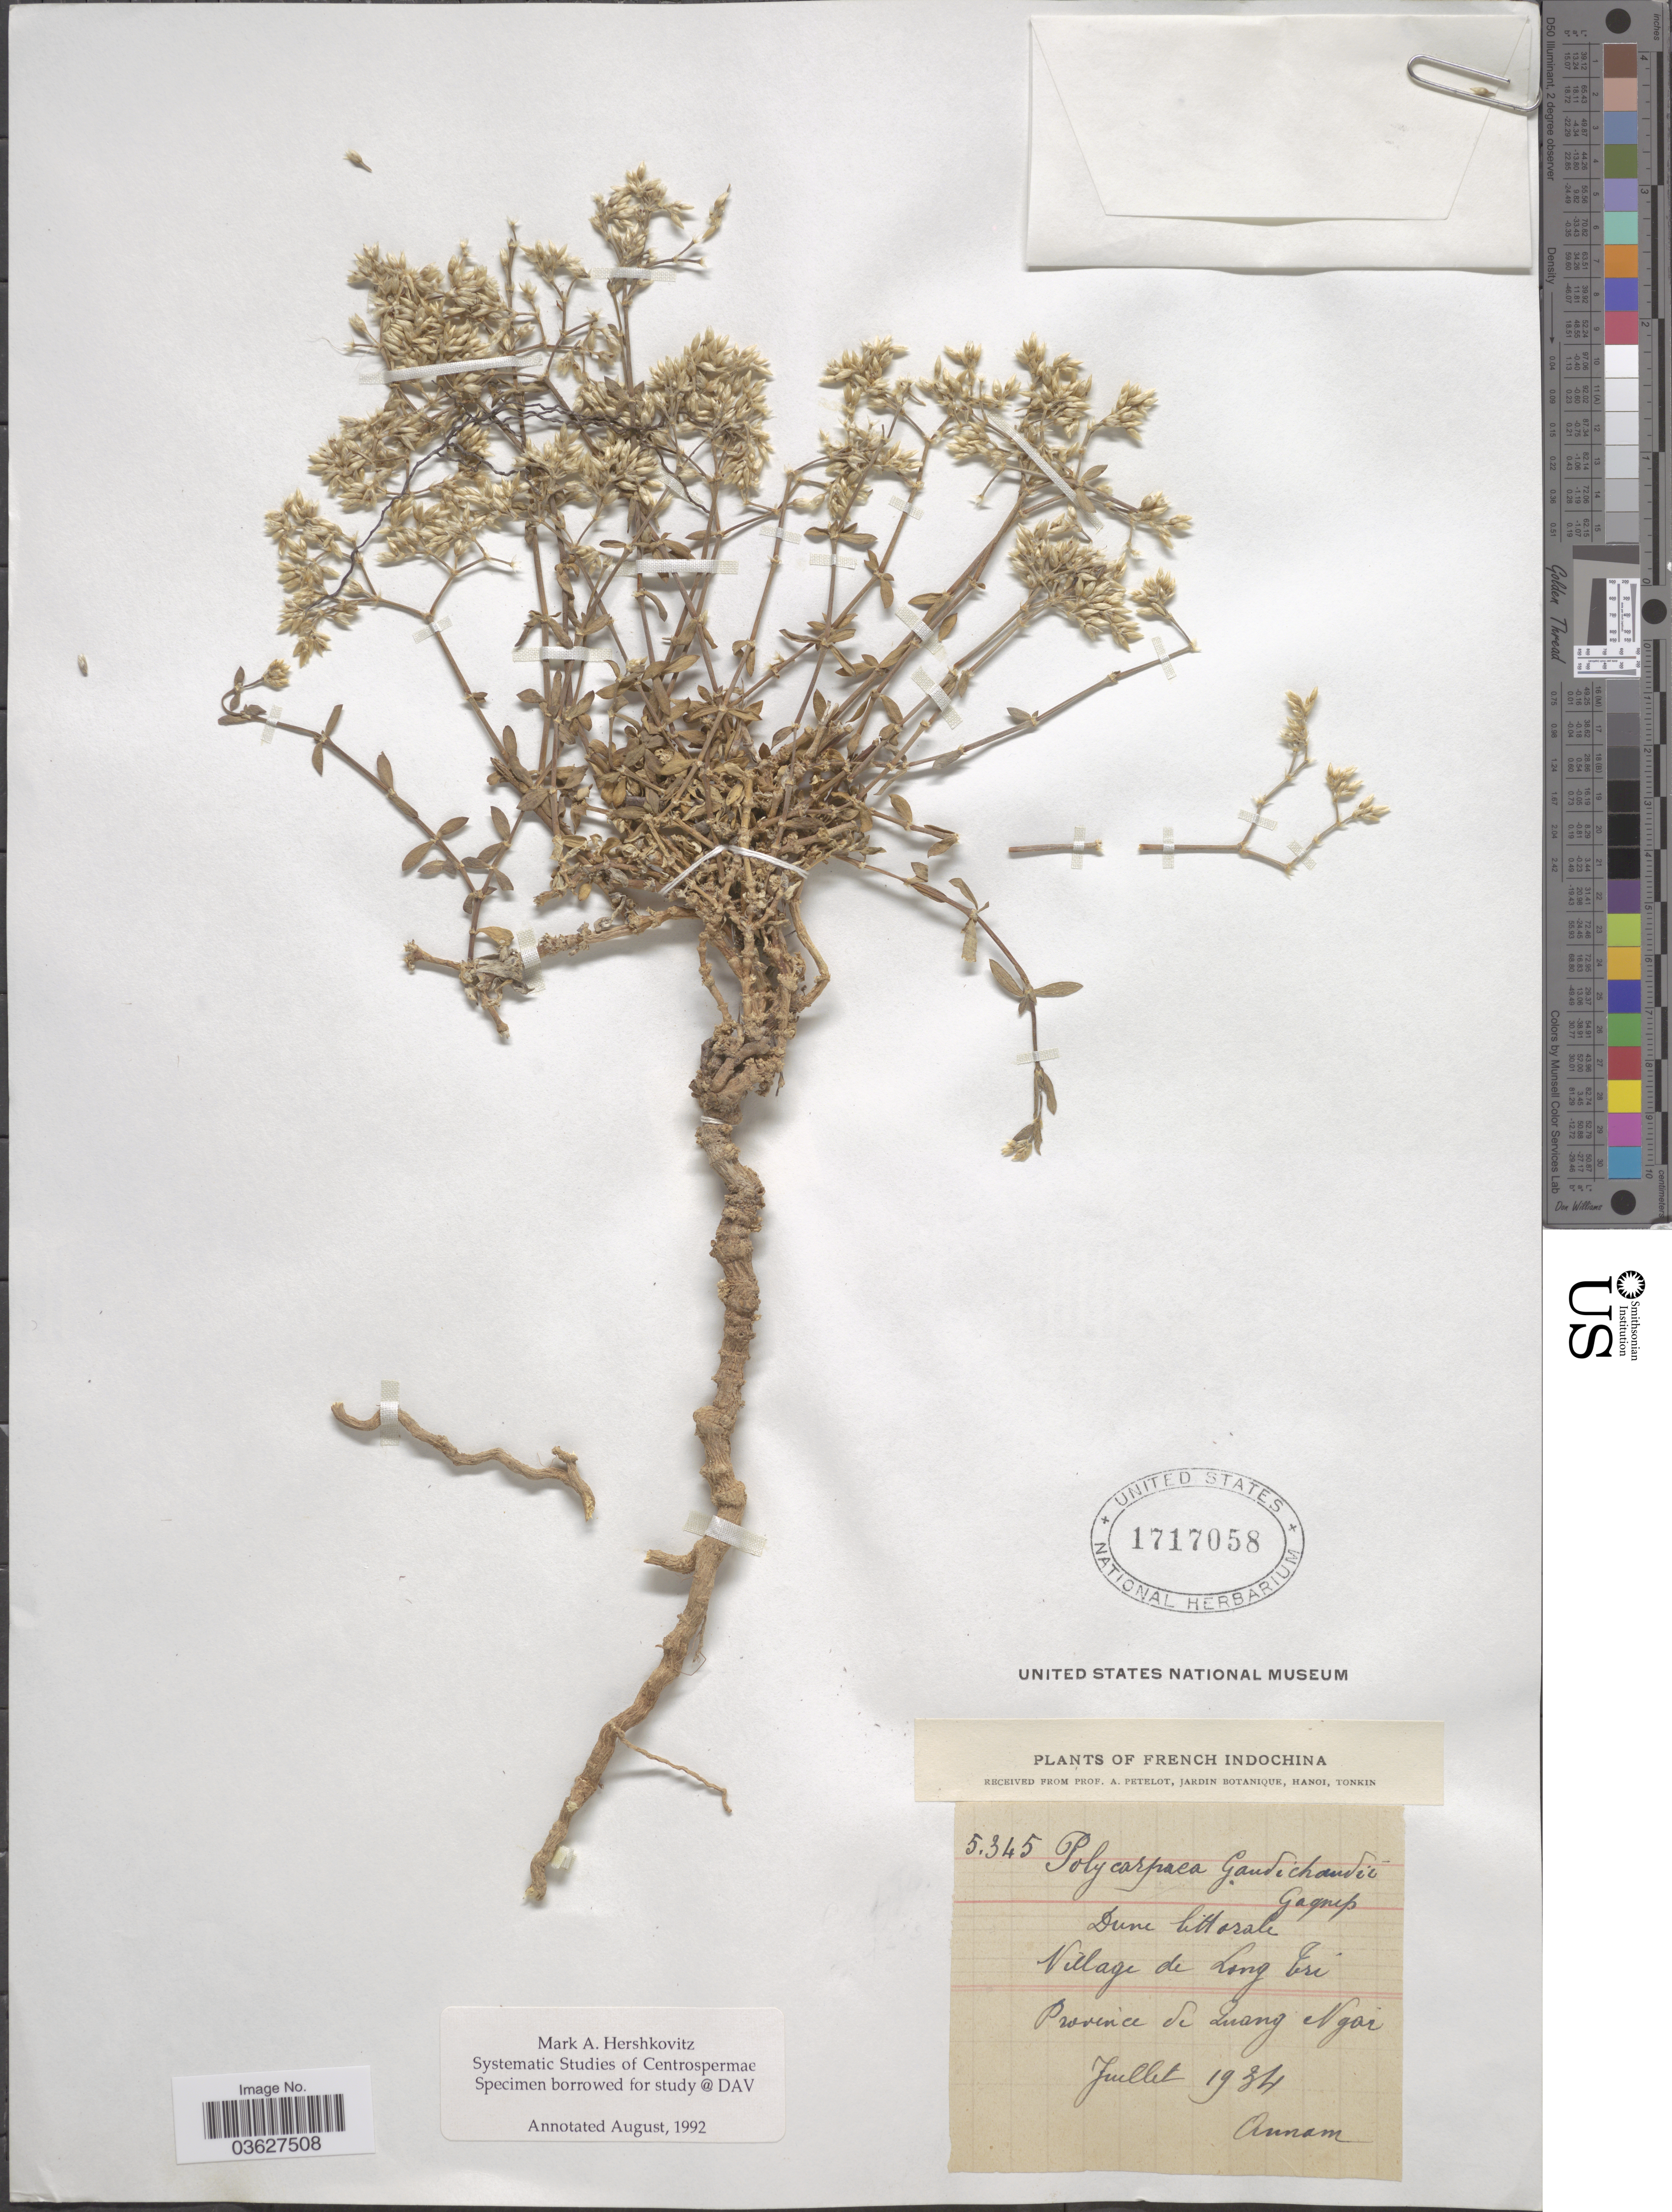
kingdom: Plantae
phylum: Tracheophyta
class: Magnoliopsida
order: Caryophyllales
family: Caryophyllaceae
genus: Polycarpaea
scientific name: Polycarpaea gaudichaudii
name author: Gagnep.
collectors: A. Petelot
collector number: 5345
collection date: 1934-07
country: Vietnam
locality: French Indochina. Village de Long Tri. Province de Zuang Ngai. Annam.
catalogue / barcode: US 1717058